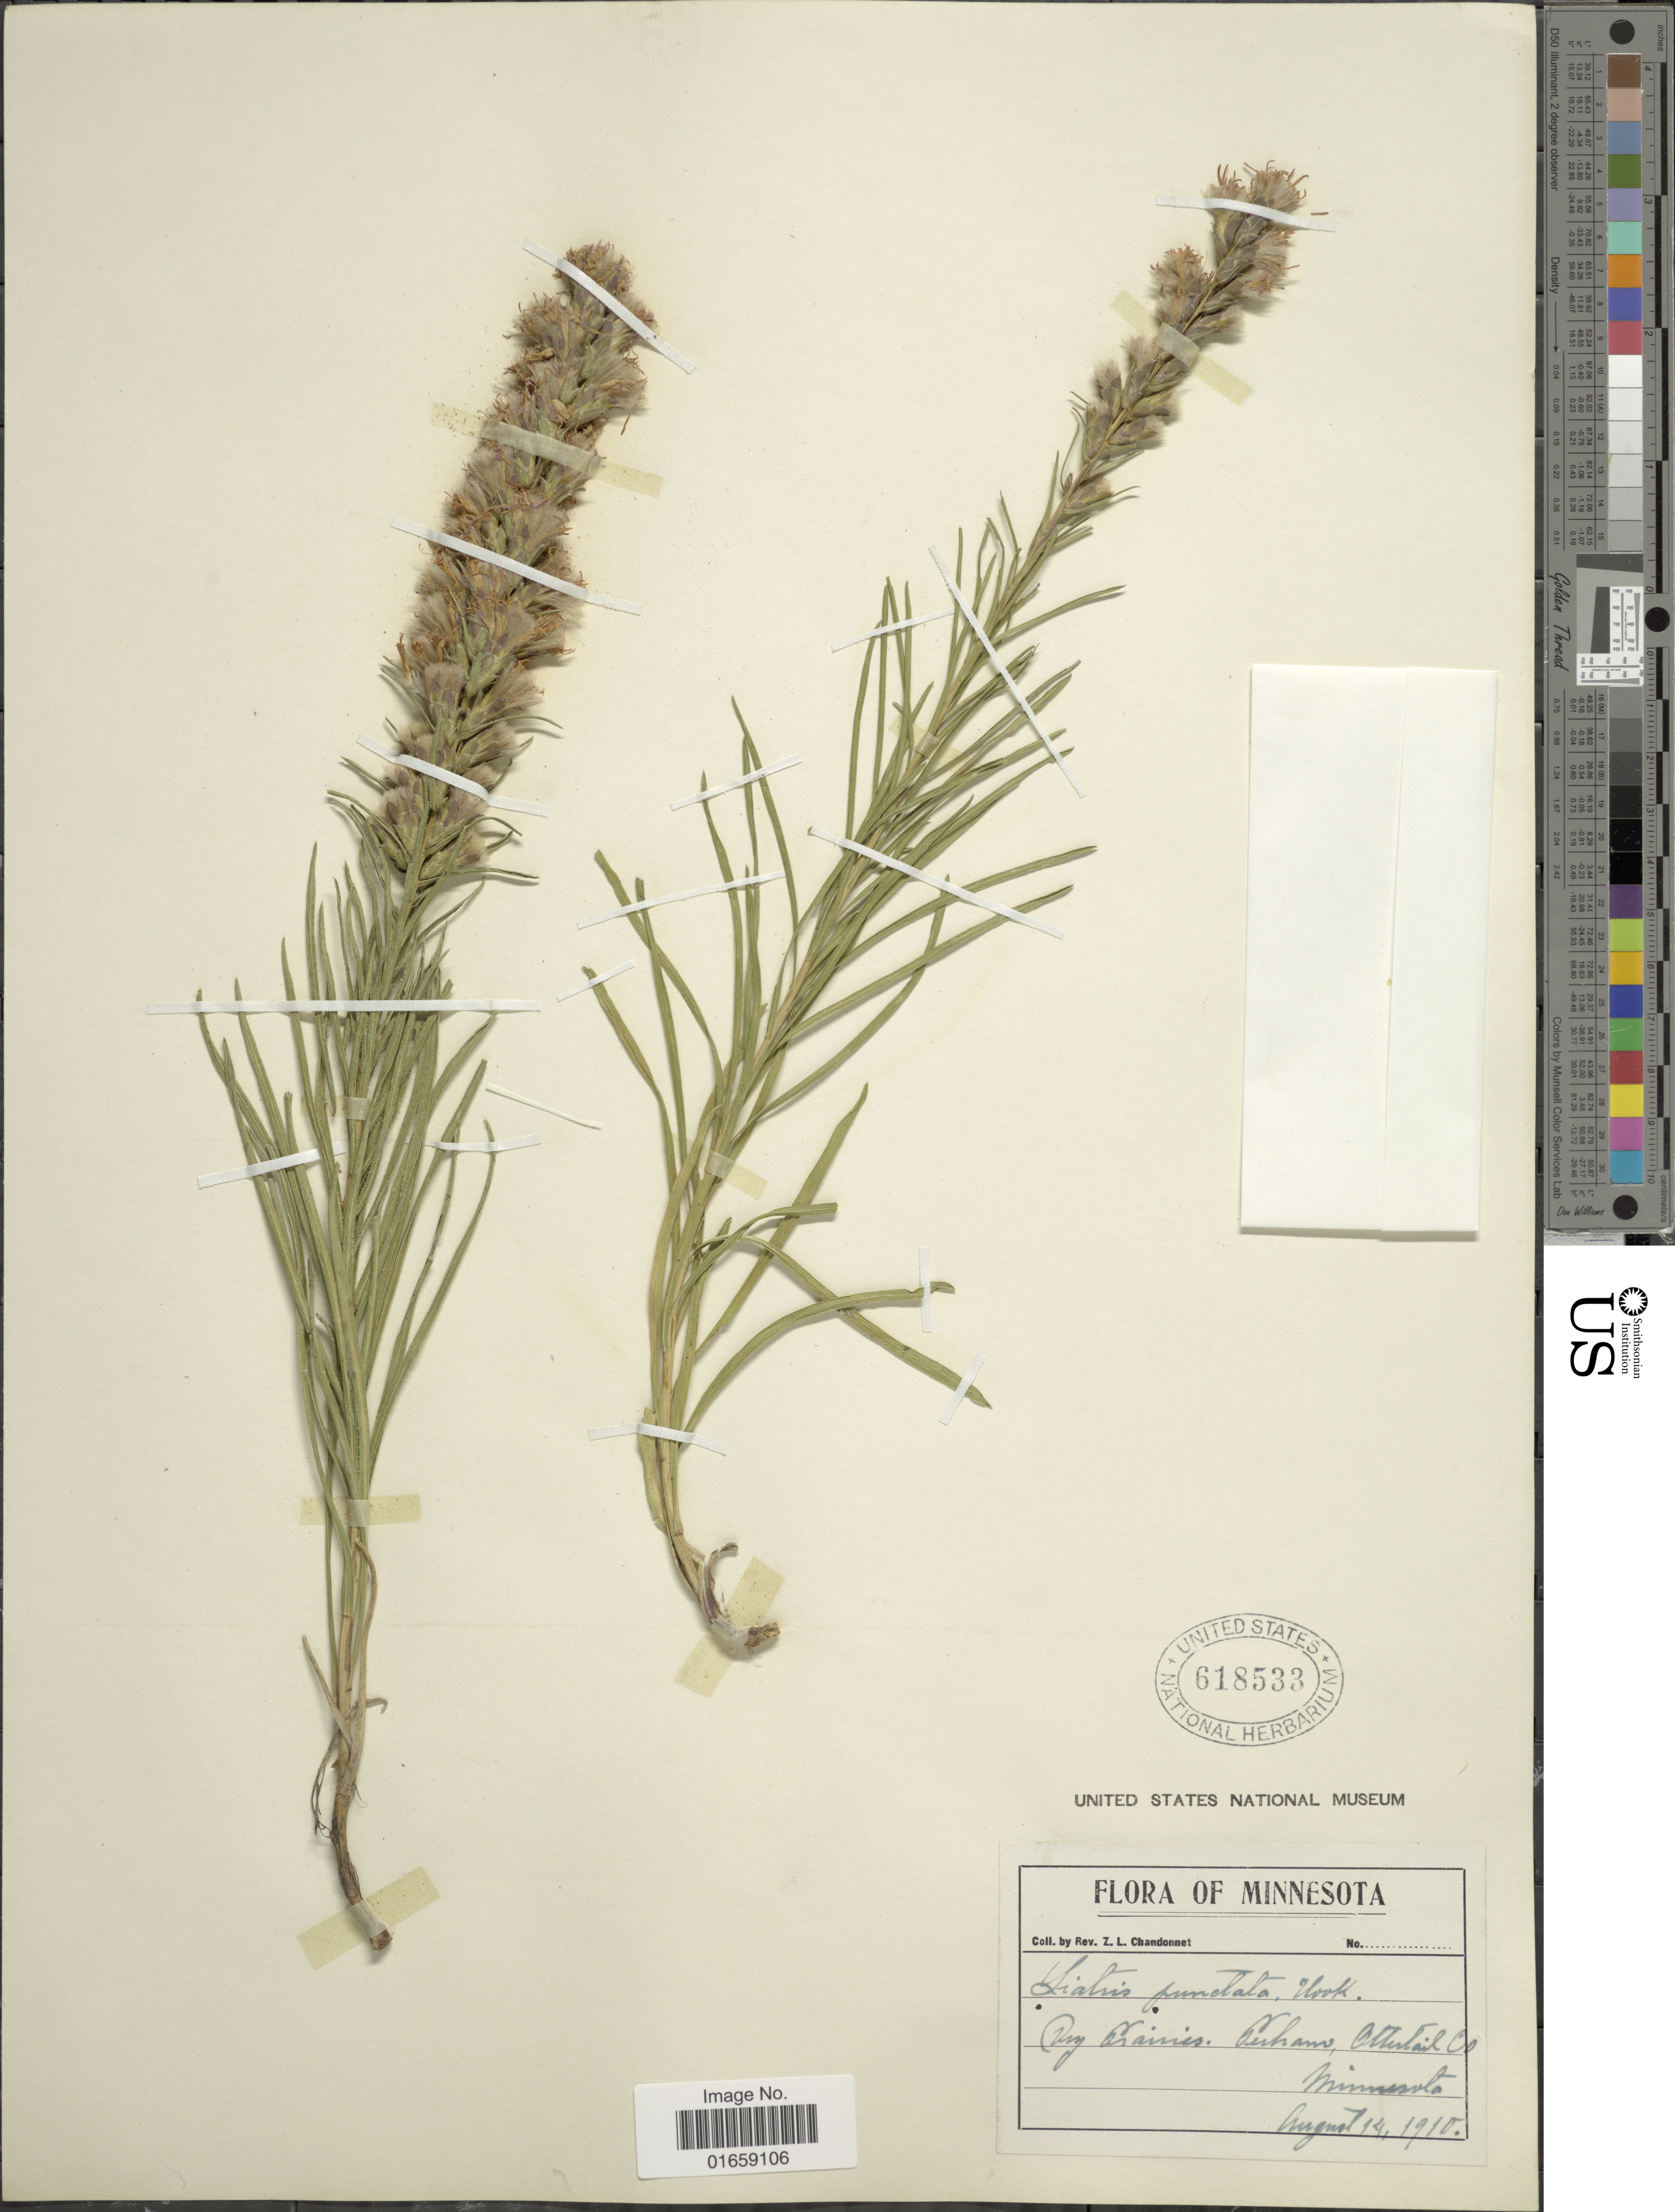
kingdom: Plantae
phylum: Tracheophyta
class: Magnoliopsida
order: Asterales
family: Asteraceae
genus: Liatris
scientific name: Liatris punctata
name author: Hook.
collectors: Z. Chandonnet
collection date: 1910-08-14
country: United States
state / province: Minnesota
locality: Perham, Ottertail Co,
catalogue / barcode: US 618533